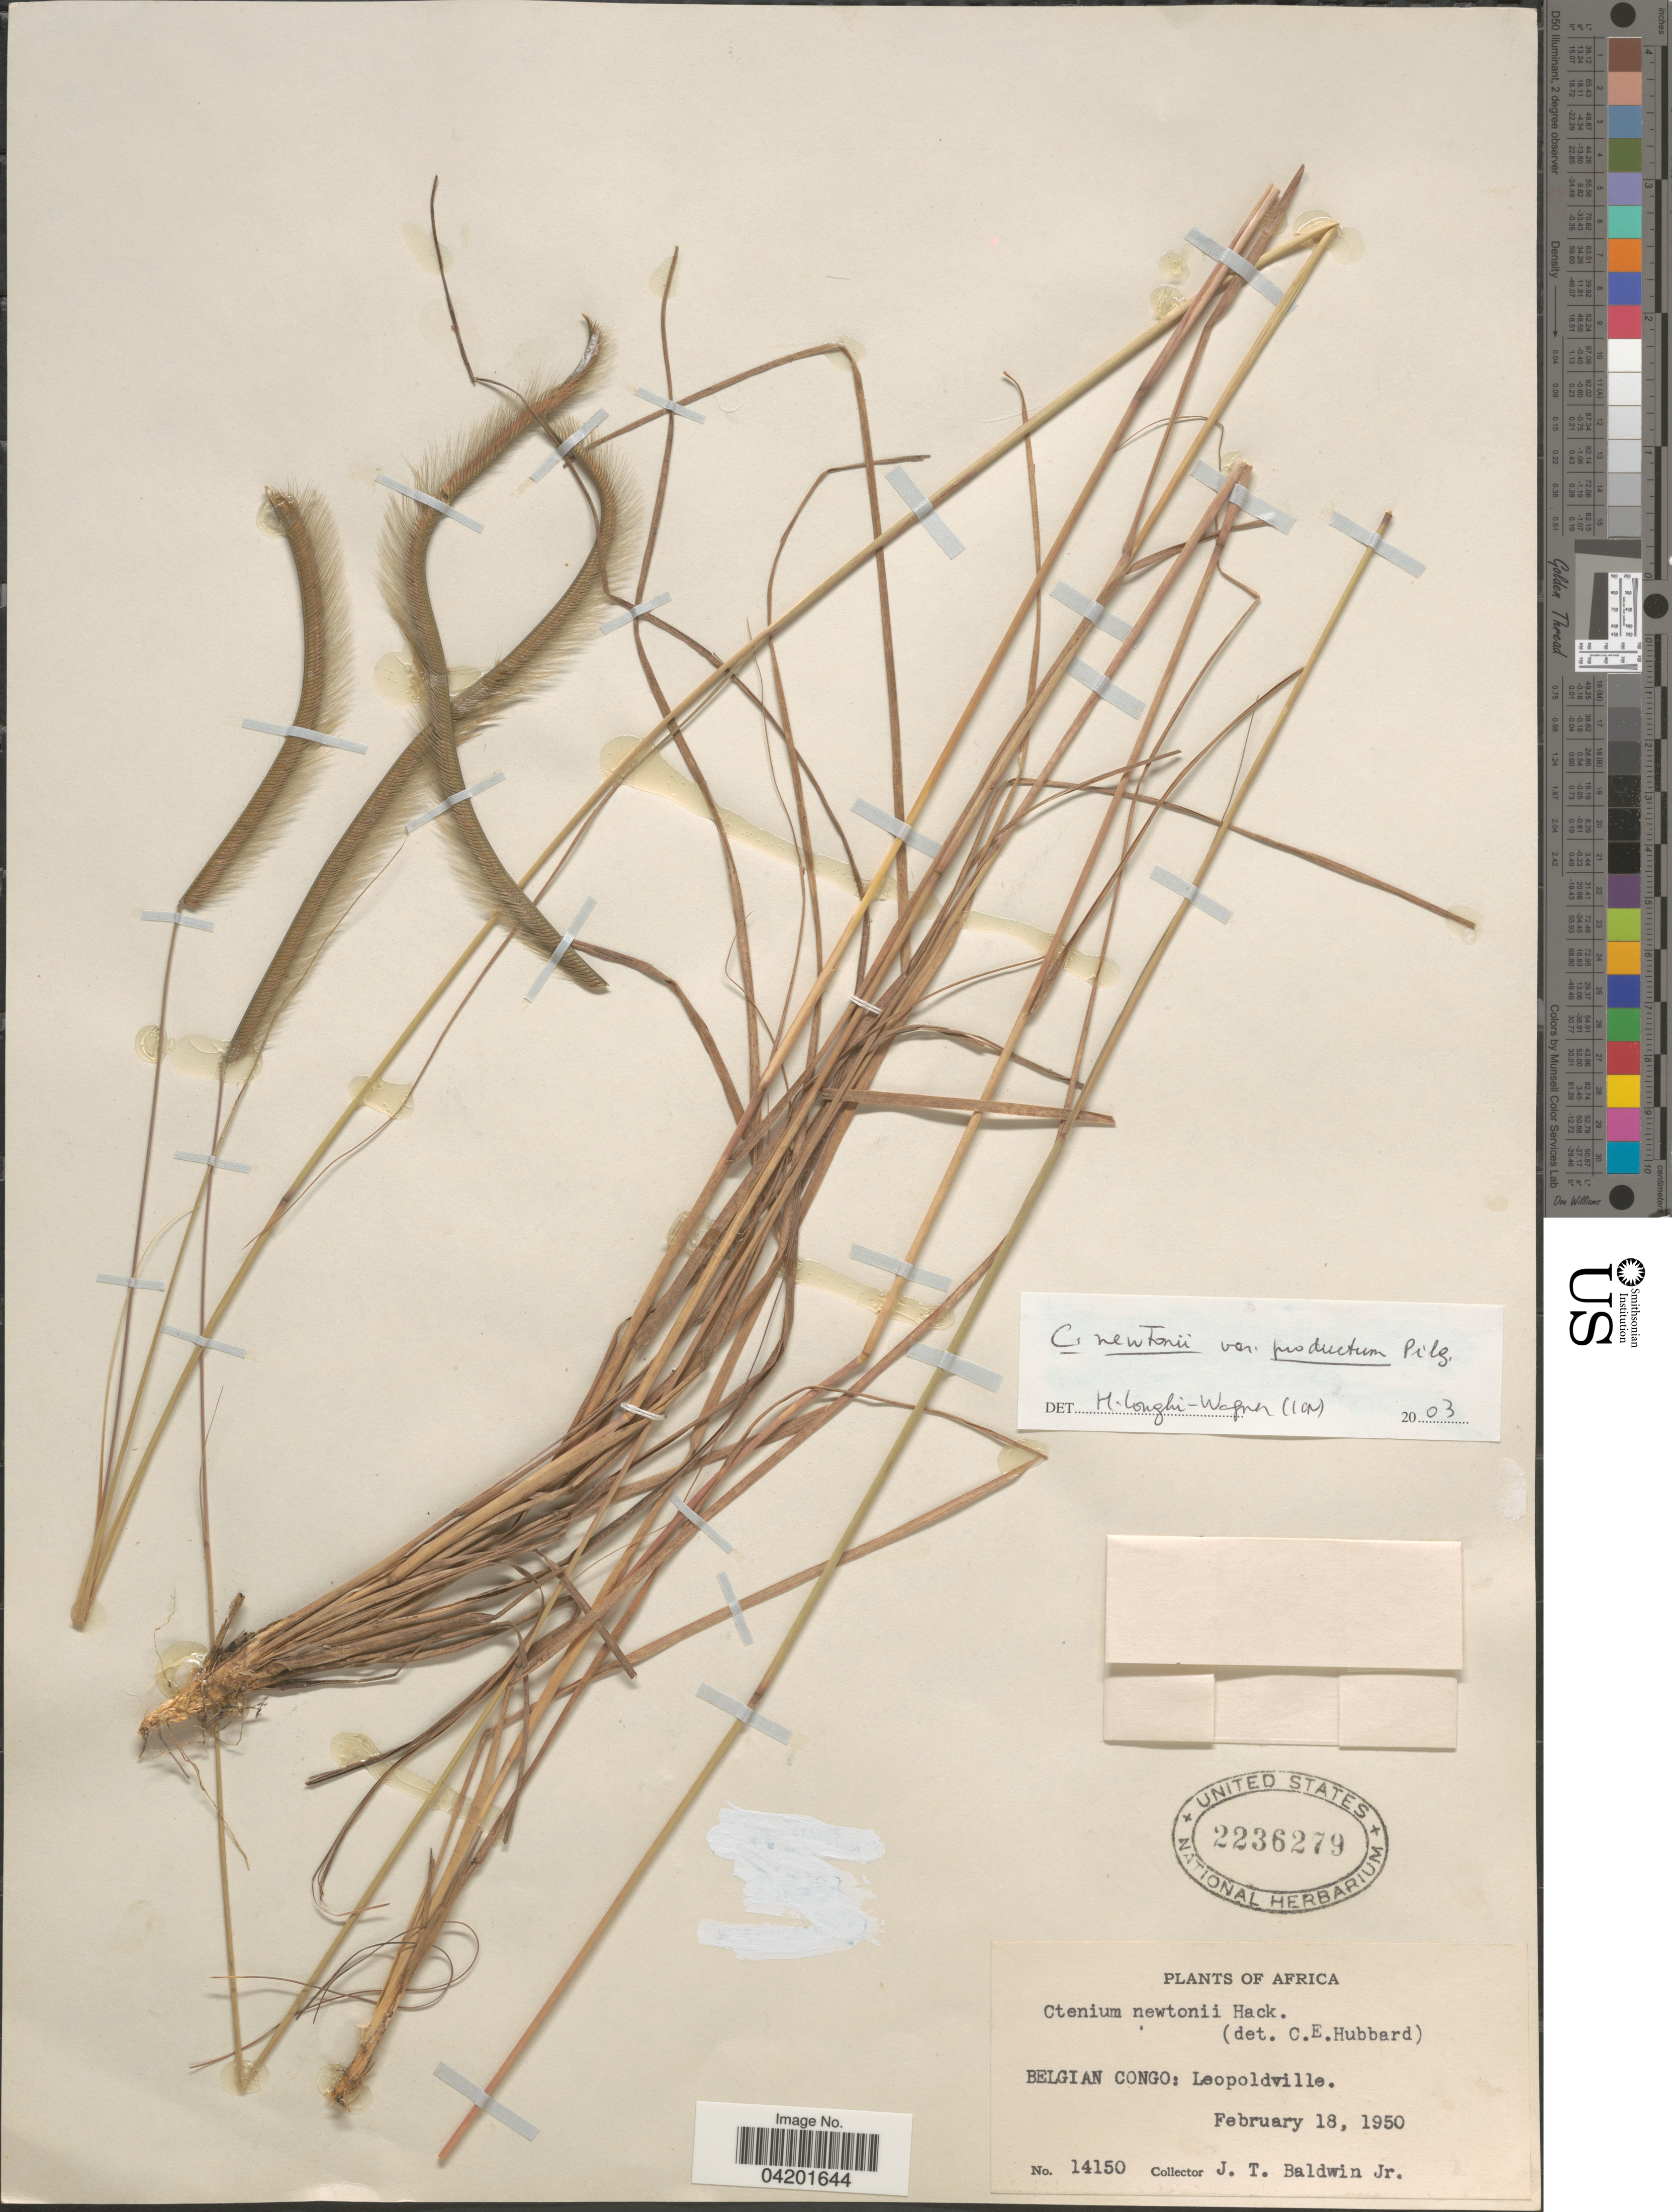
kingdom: Plantae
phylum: Tracheophyta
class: Liliopsida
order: Poales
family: Poaceae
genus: Ctenium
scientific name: Ctenium newtonii var. productum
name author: Pilg.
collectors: J. T. Baldwin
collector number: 14150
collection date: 1950-02-18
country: Congo, Democratic Republic of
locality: Belgian Congo: Leopoldville.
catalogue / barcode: US 2236279